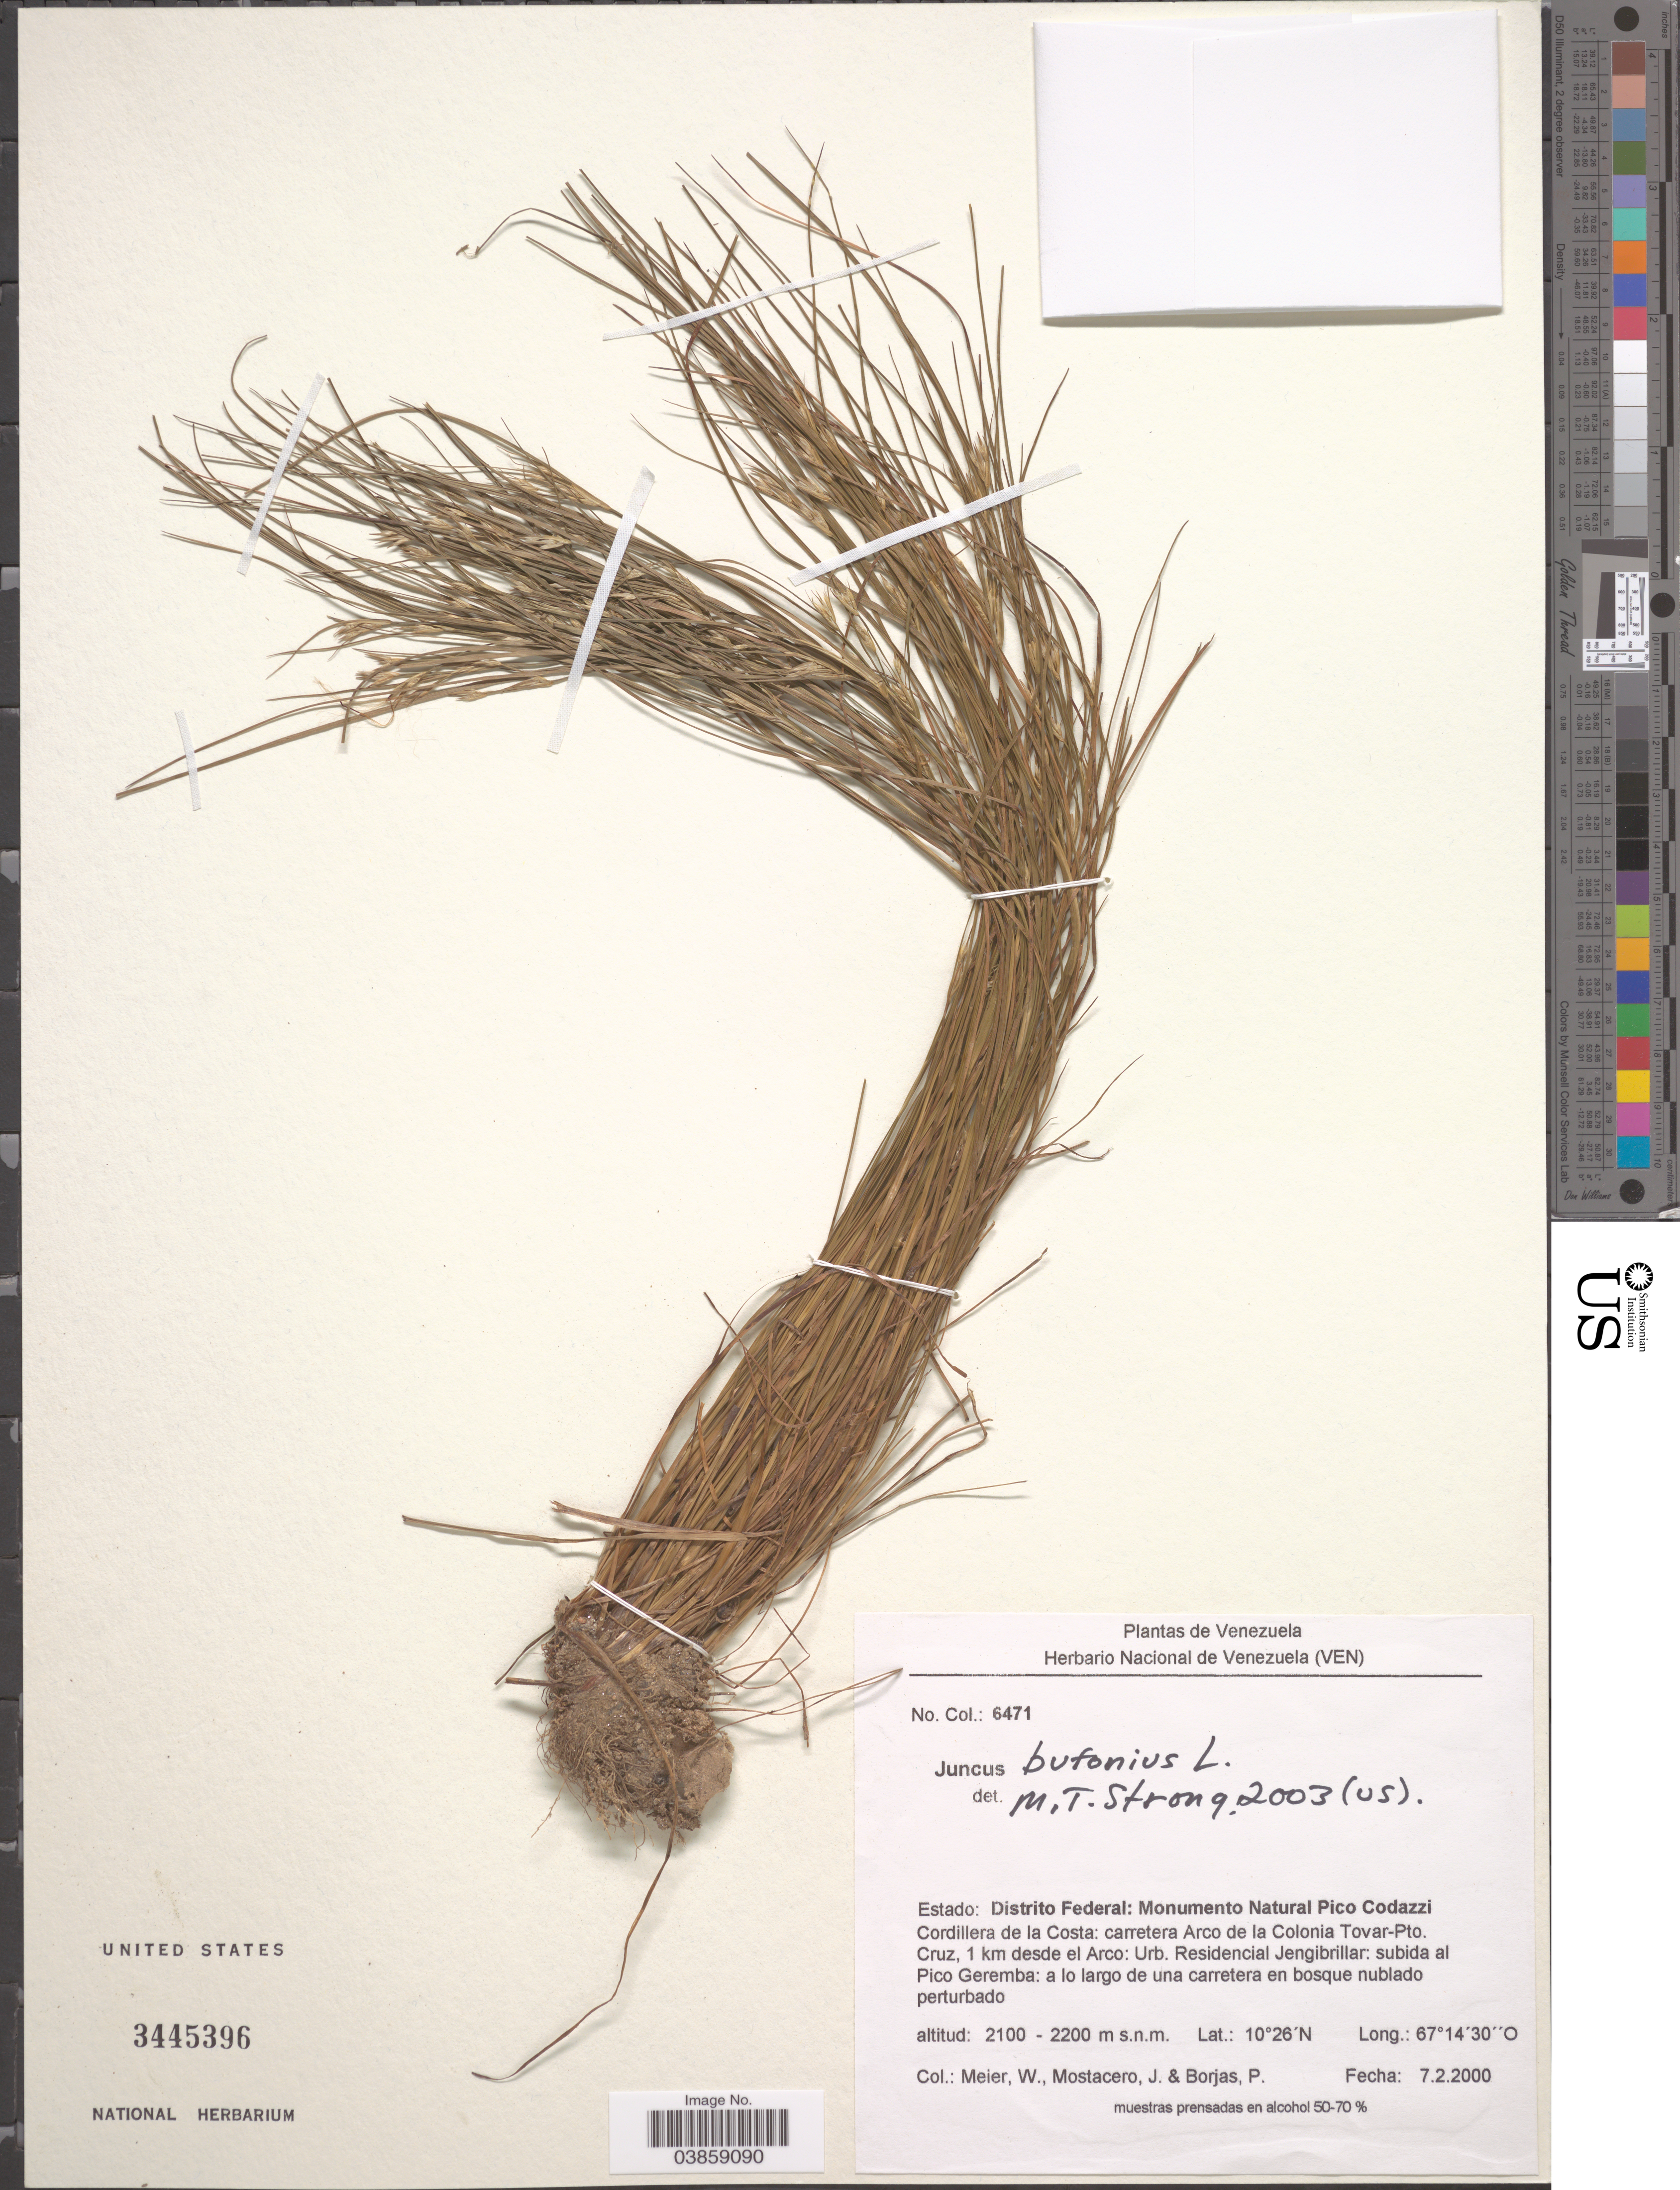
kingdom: Plantae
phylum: Tracheophyta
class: Liliopsida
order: Poales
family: Juncaceae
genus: Juncus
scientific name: Juncus bufonius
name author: L.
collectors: W. Meier, J. Mostacero & P. Borjas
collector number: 6471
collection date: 2000-02-07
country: Venezuela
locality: Distrito Federal: Monumento Natural Pico Codazzi. Cordillera de la Costa: carretera Arco de la Colonia Tovar - Pto. Cruz, 1 km desde el Arco: Urb. Residencial Jengibrillar: subida al Pico Geremba.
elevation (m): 2100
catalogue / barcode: US 3445396